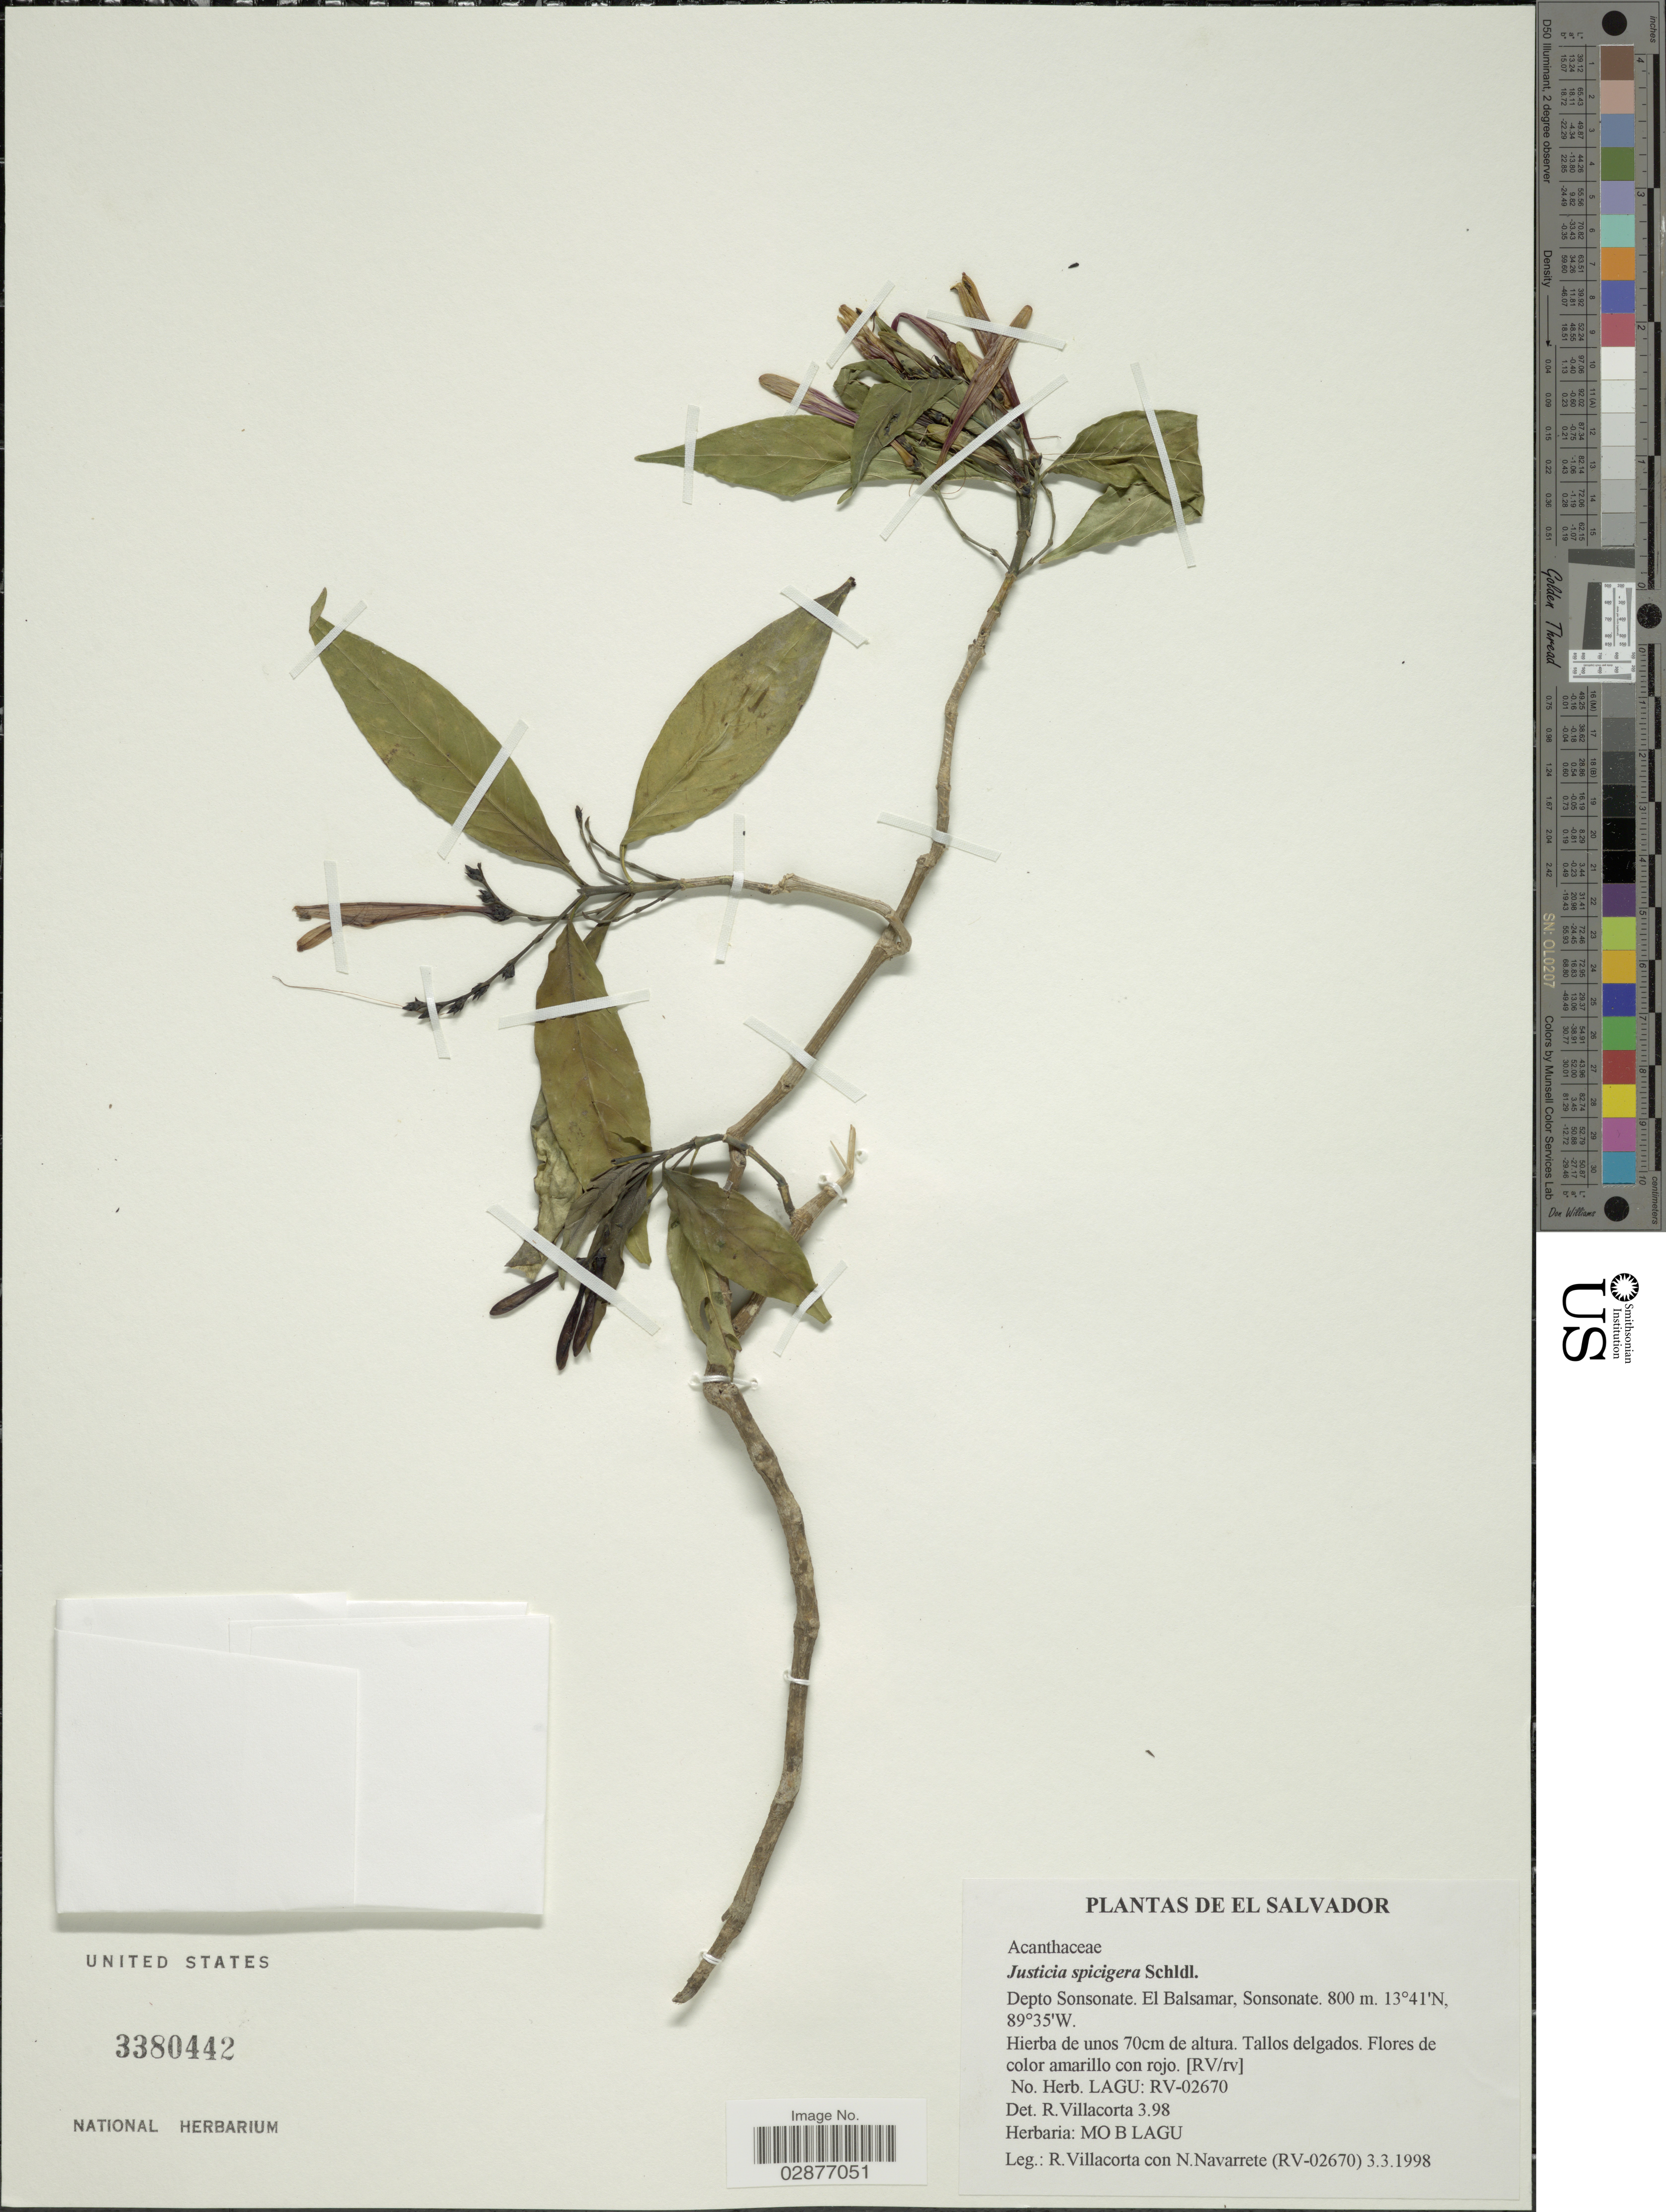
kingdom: Plantae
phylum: Tracheophyta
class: Magnoliopsida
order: Lamiales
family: Acanthaceae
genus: Justicia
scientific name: Justicia spicigera 'Sidicaro'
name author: Schltdl.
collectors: R. Villacorta & N. Navarette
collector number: RV-02670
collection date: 1998-03-03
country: El Salvador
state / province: Sonsonate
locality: Depto. Sonsonate. El Balsamar.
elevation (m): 800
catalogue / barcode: US 3380442